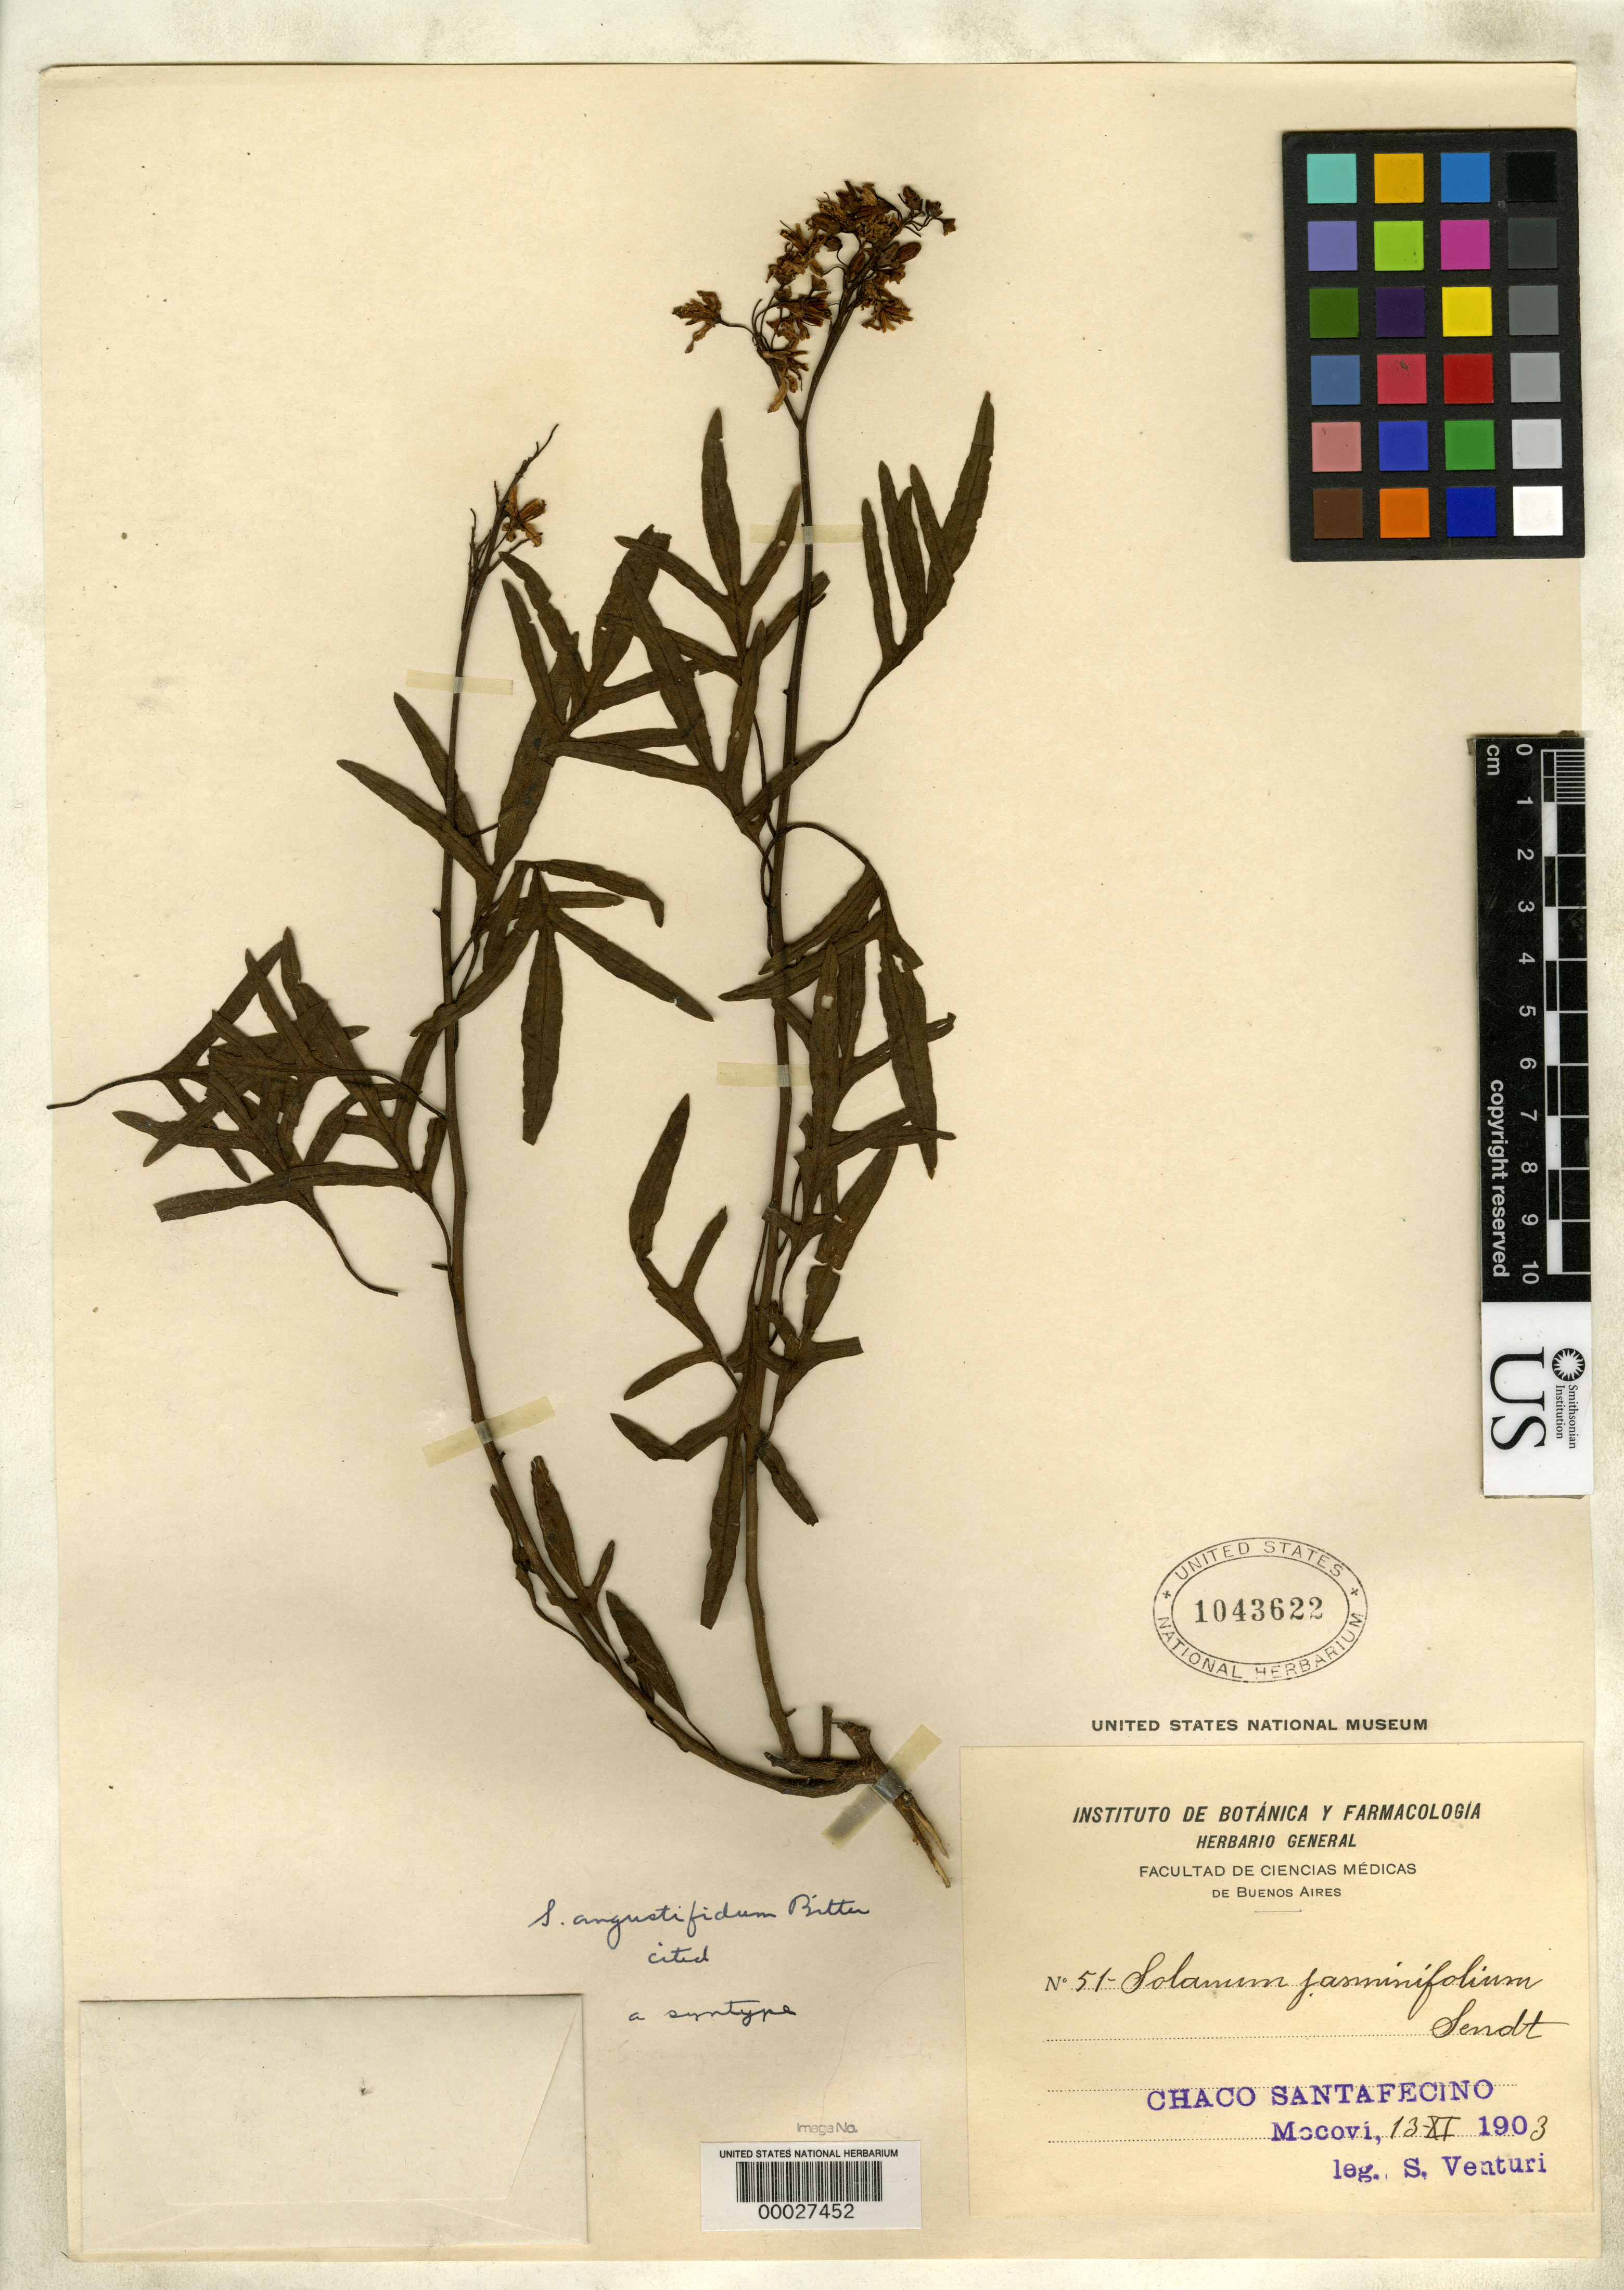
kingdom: Plantae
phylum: Tracheophyta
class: Magnoliopsida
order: Solanales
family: Solanaceae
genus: Solanum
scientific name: Solanum angustifidum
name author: Bitter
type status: Syntype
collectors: S. Venturi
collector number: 51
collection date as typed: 13 Nov 1903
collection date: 1903-11-13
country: Argentina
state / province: Chaco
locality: Santa Fecino Mocovi.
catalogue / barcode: US 1043622